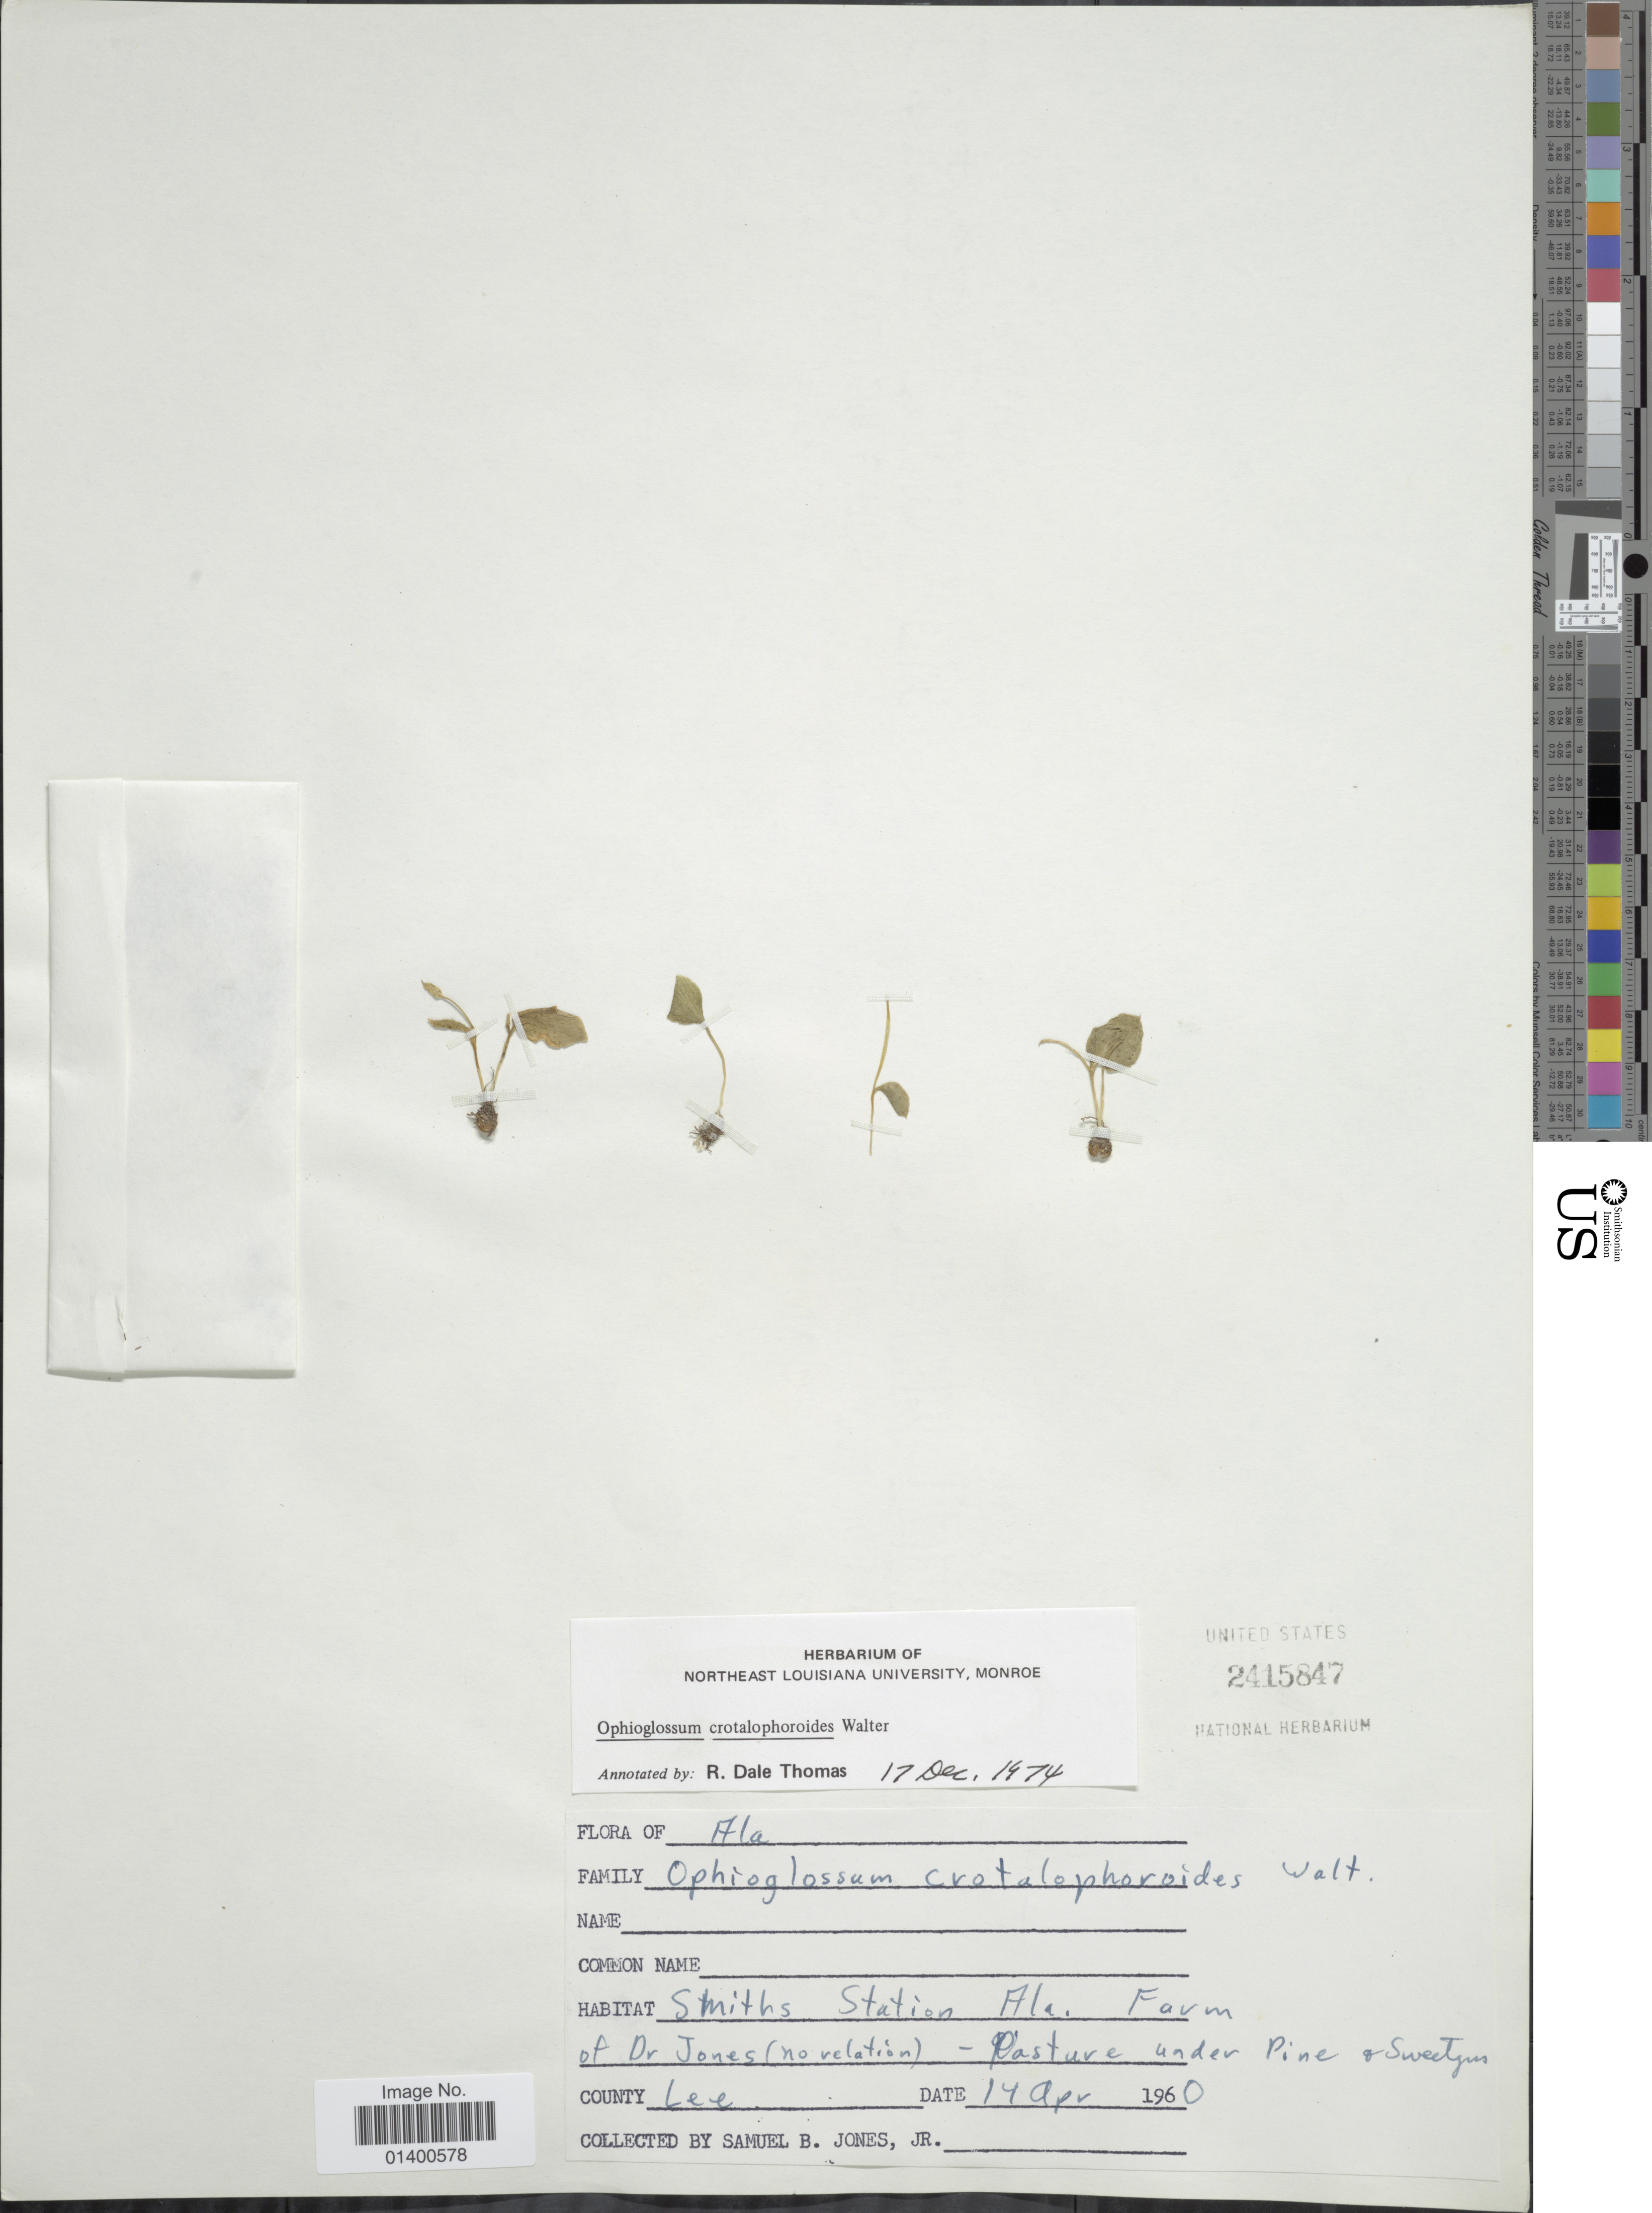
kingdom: Plantae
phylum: Tracheophyta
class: Polypodiopsida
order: Ophioglossales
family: Ophioglossaceae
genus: Ophioglossum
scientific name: Ophioglossum crotalophoroides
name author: Walter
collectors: S. B. Jones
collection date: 1960-04-14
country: United States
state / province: Alabama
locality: Smiths Station, Farm of Dr. Jones (no relation), County: Lee.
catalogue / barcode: US 2415847